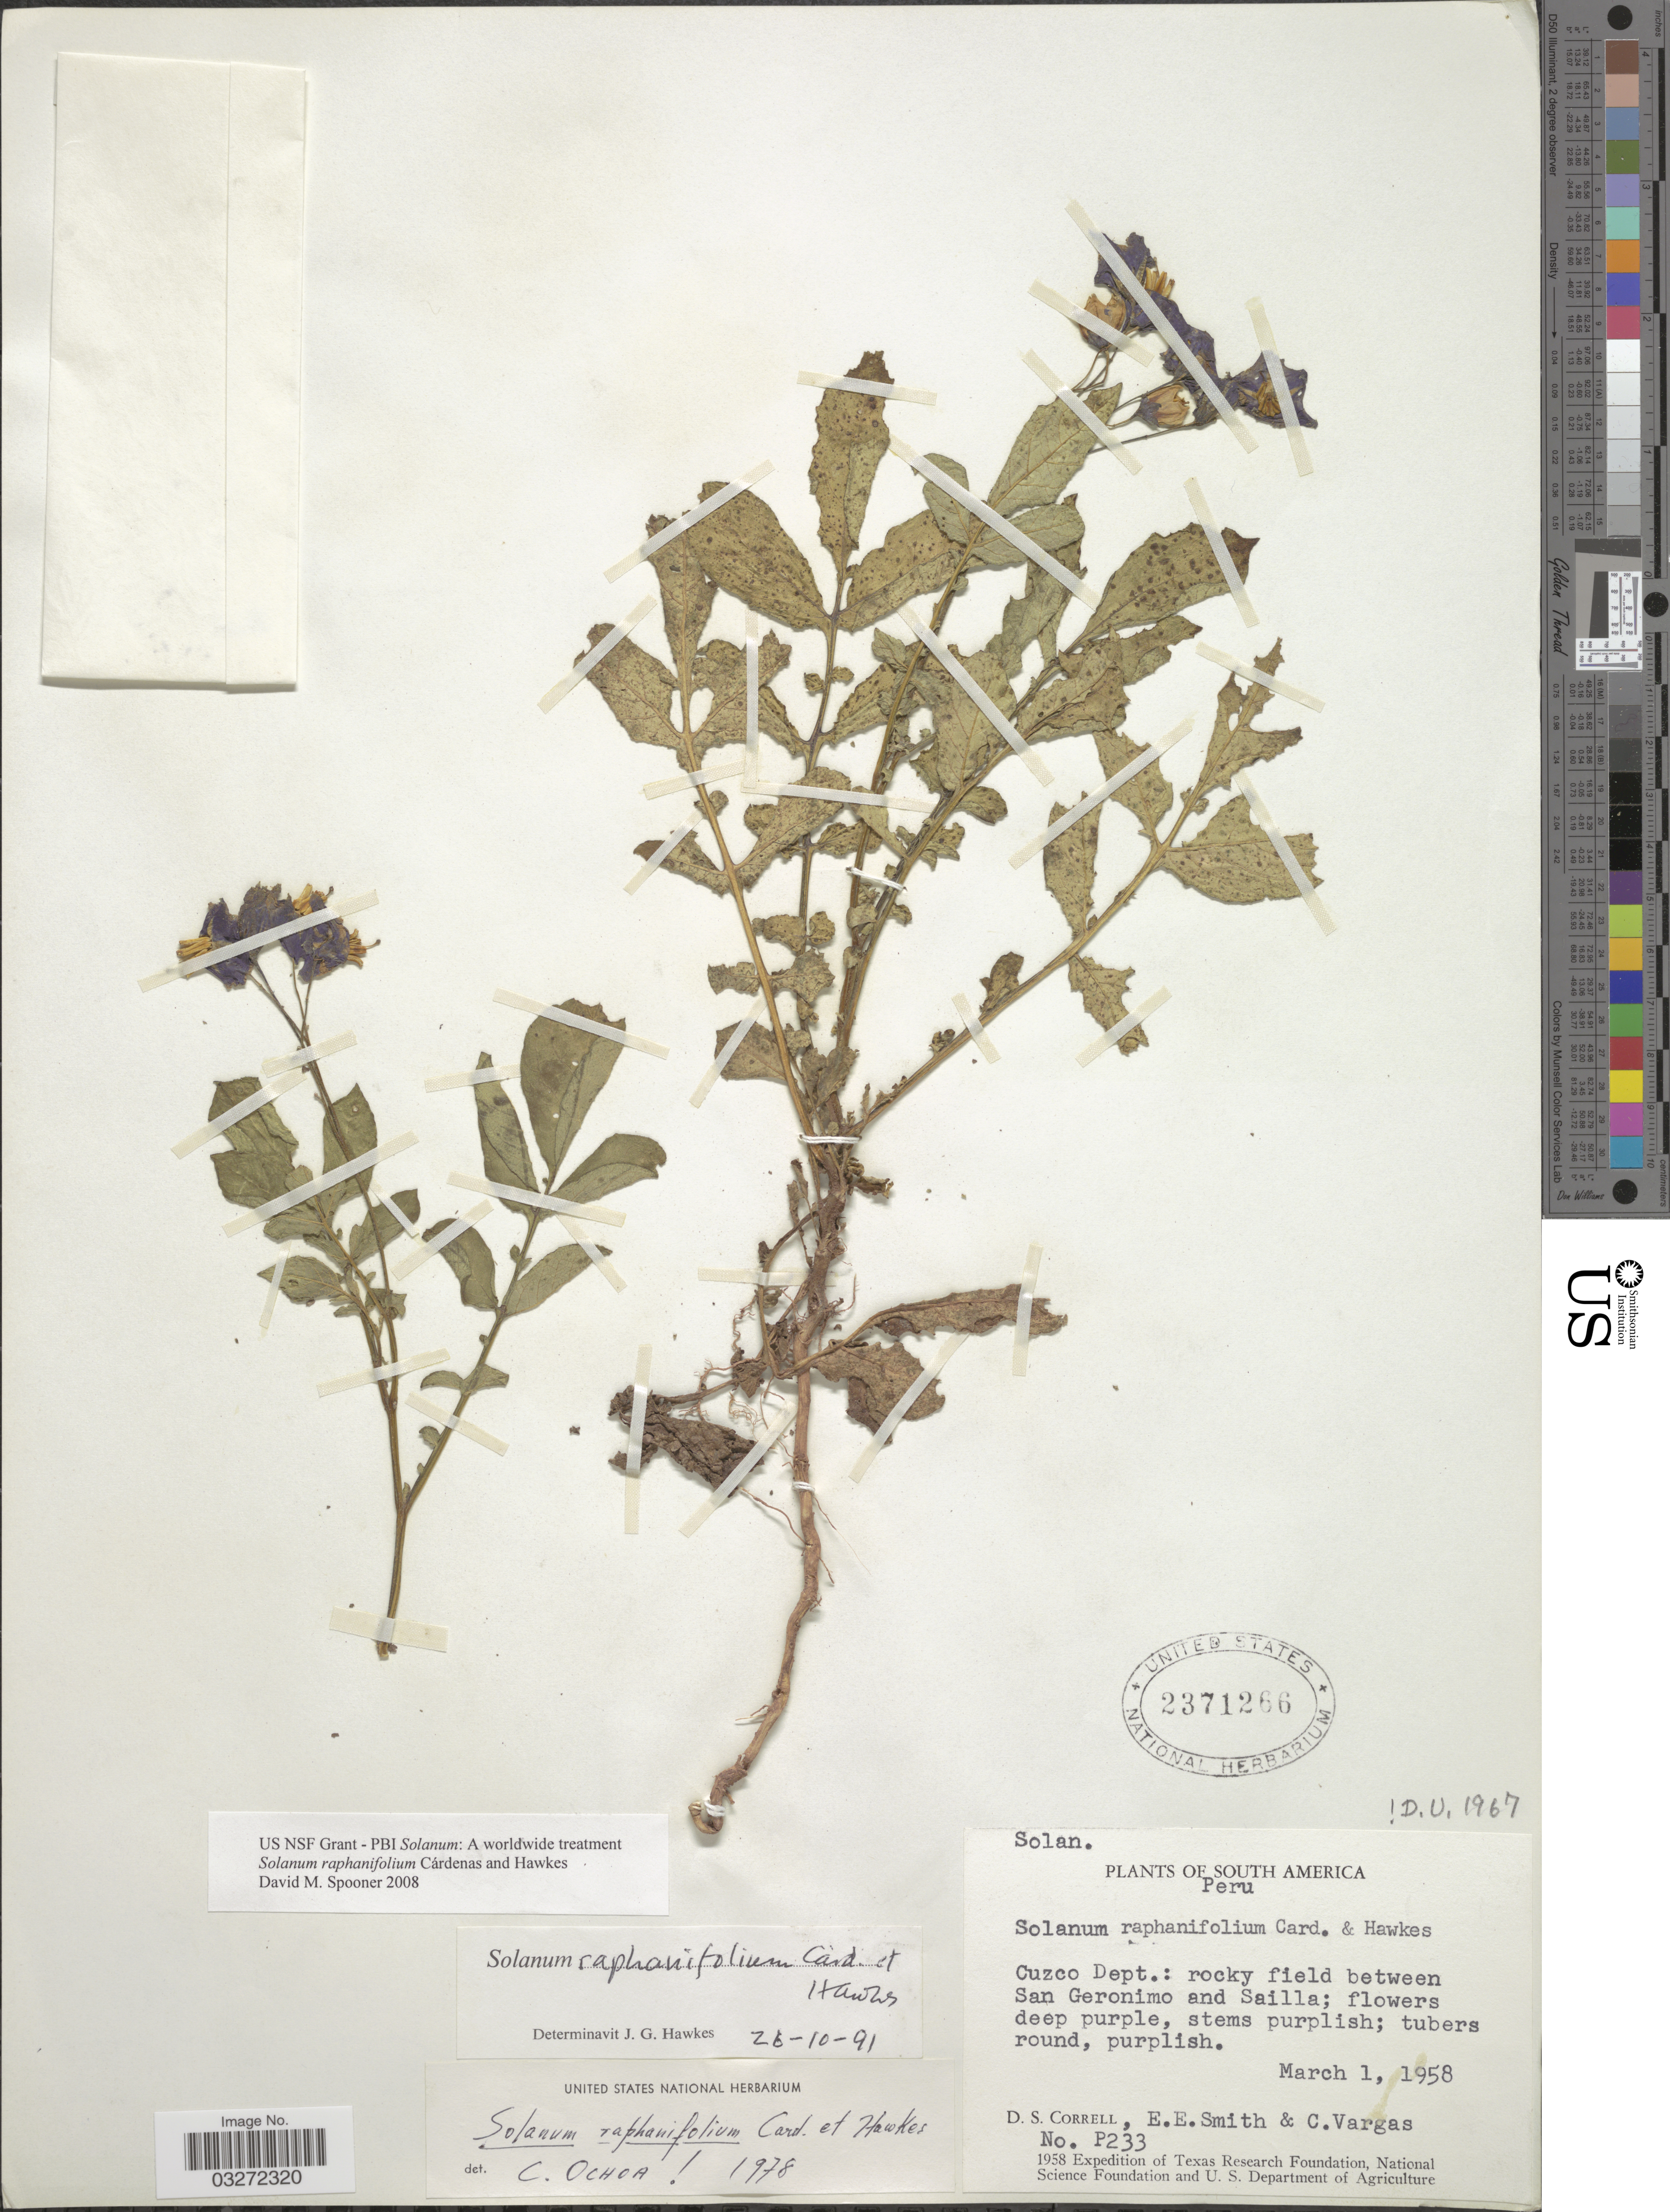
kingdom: Plantae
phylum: Tracheophyta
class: Magnoliopsida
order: Solanales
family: Solanaceae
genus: Solanum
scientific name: Solanum raphanifolium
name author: Cárdenas & Hawkes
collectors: D. S. Correll, E. E. Smith & C. Vargas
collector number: P233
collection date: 1958-03-01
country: Peru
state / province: Cusco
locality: Cuzco Dept.: rocky field between San Geronimo and Sailla.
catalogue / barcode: US 2371266